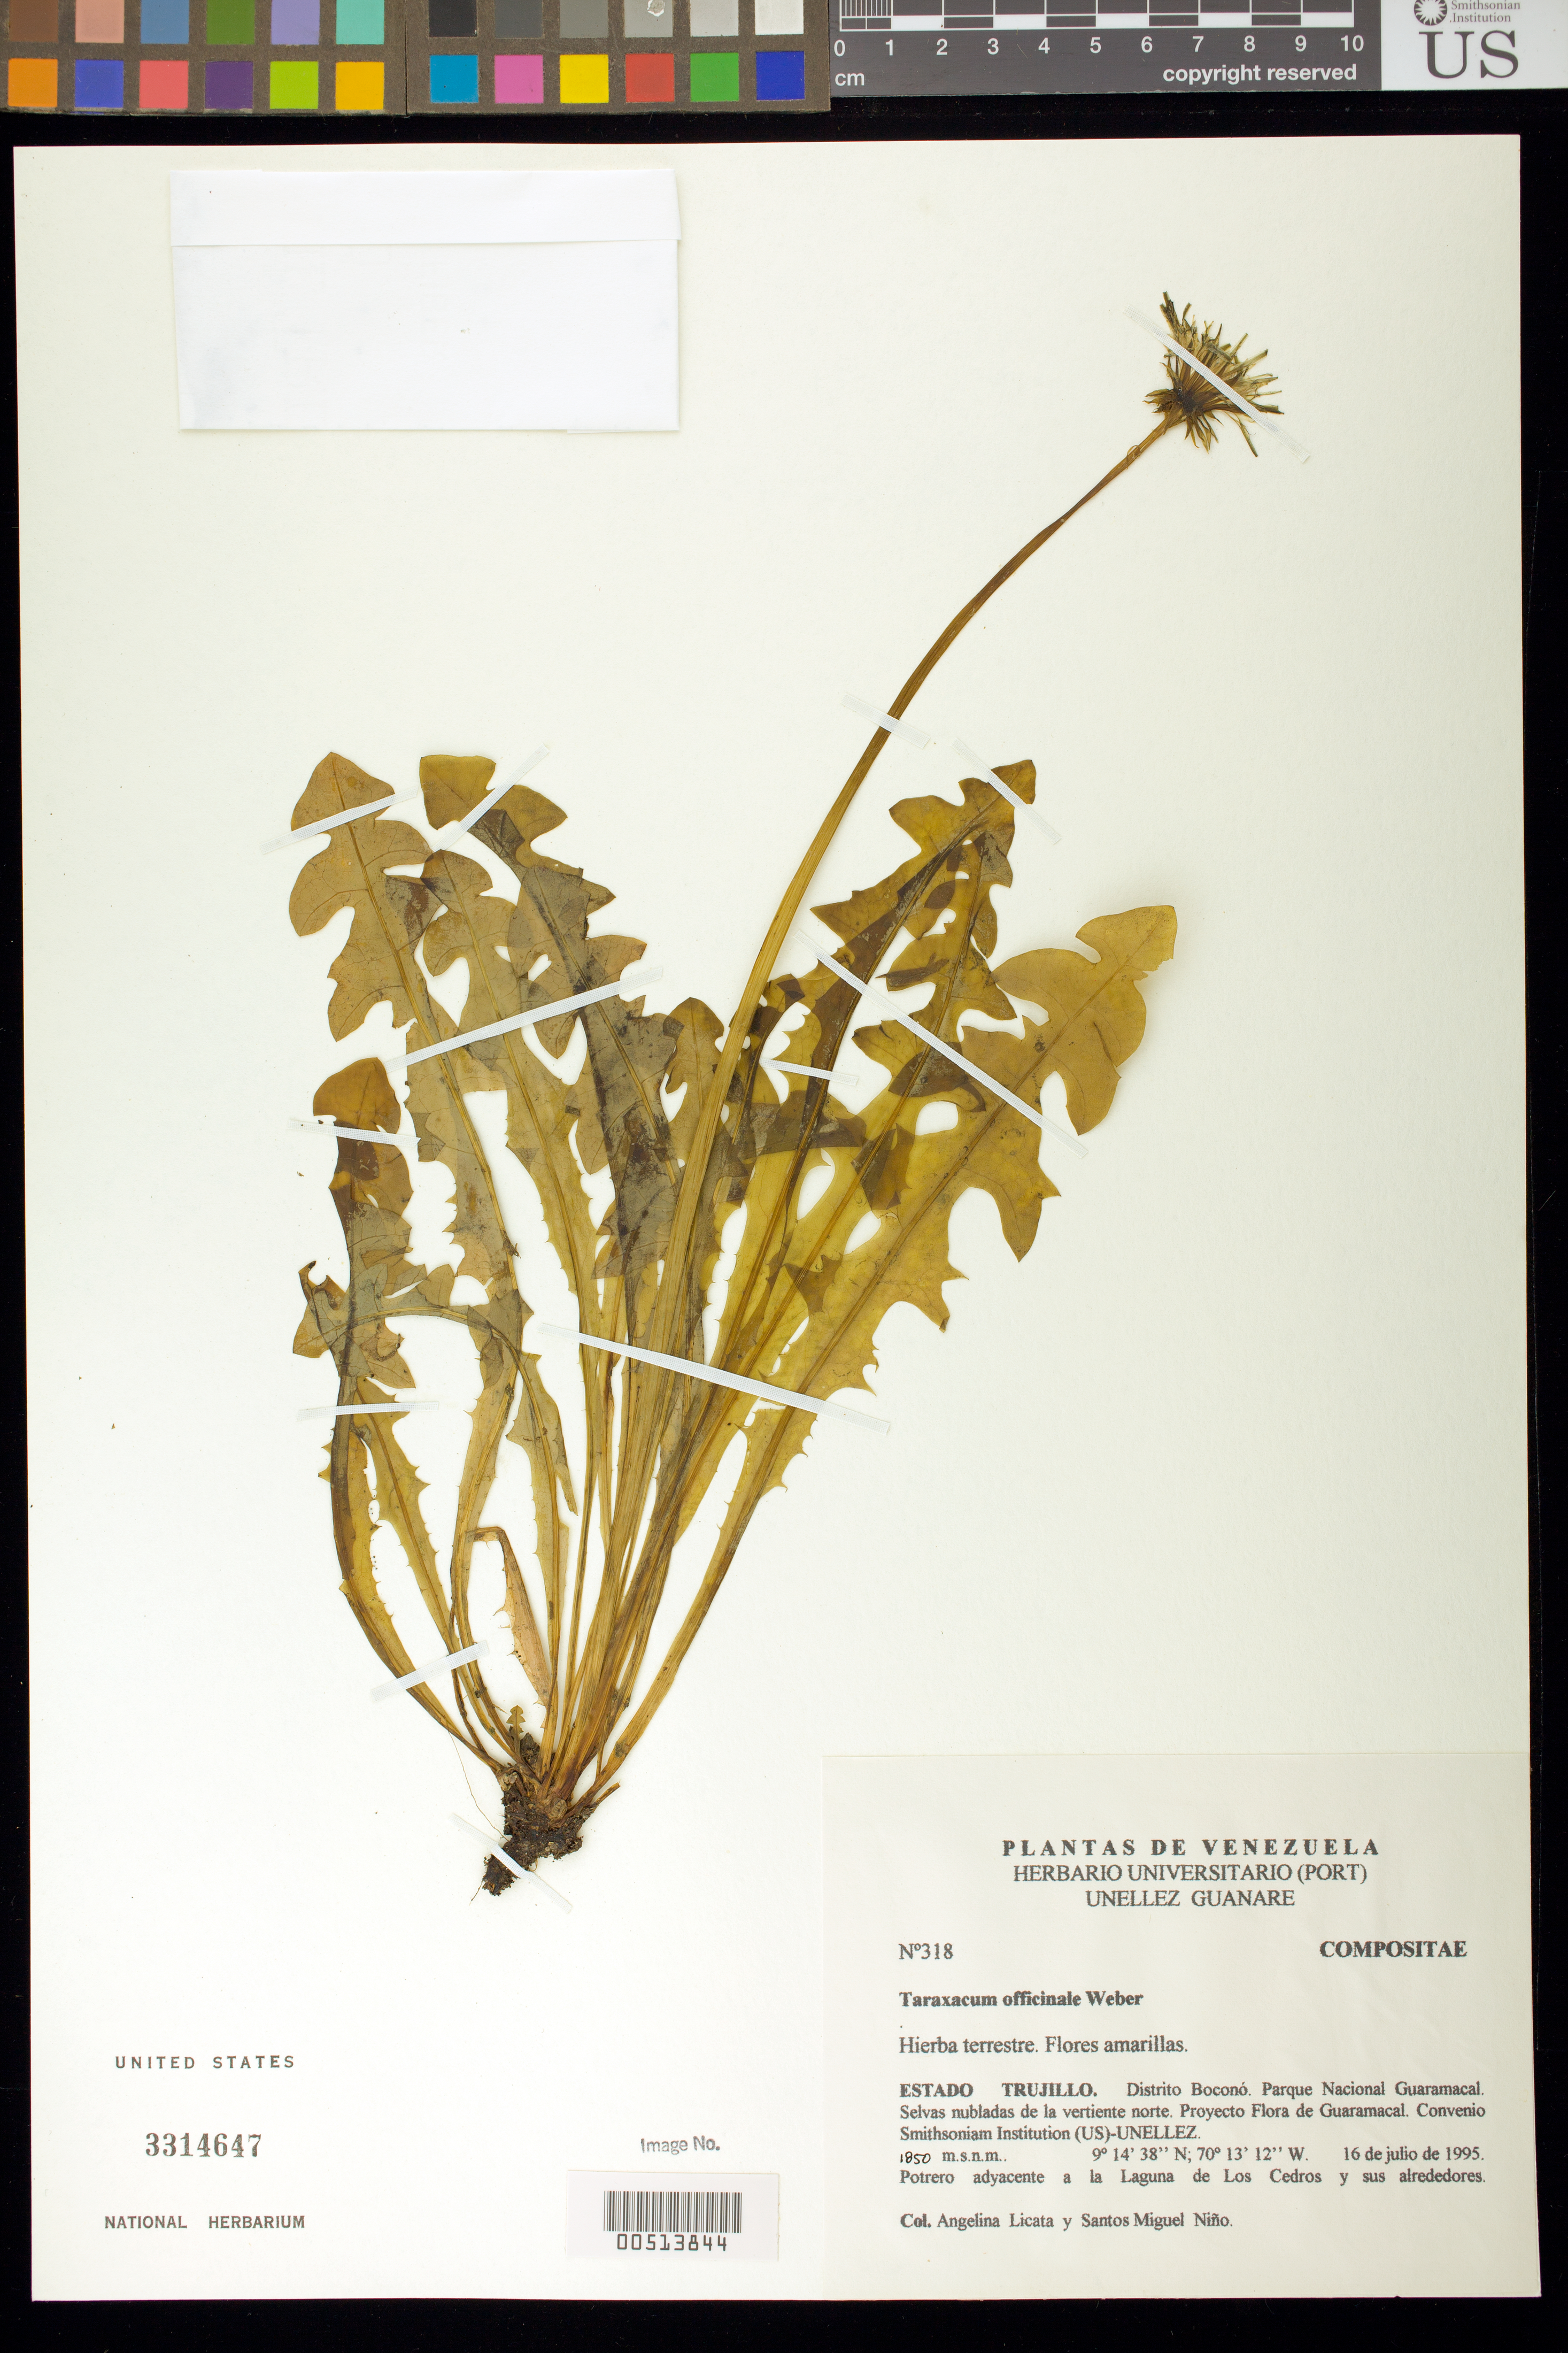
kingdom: Plantae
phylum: Tracheophyta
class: Magnoliopsida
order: Asterales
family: Asteraceae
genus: Taraxacum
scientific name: Taraxacum officinale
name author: G.H. Weber ex F.H. Wigg.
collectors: A. Licata & S. M. Niño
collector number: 318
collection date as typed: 16 Jul 1995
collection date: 1995-07-16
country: Venezuela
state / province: Trujillo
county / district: Boconó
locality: Parque Nacional Guaramacal, potrero adyacente a la Laguna de Los Cedros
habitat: Selvas nubladas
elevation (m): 1850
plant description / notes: PORT, US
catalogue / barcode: US 3314647